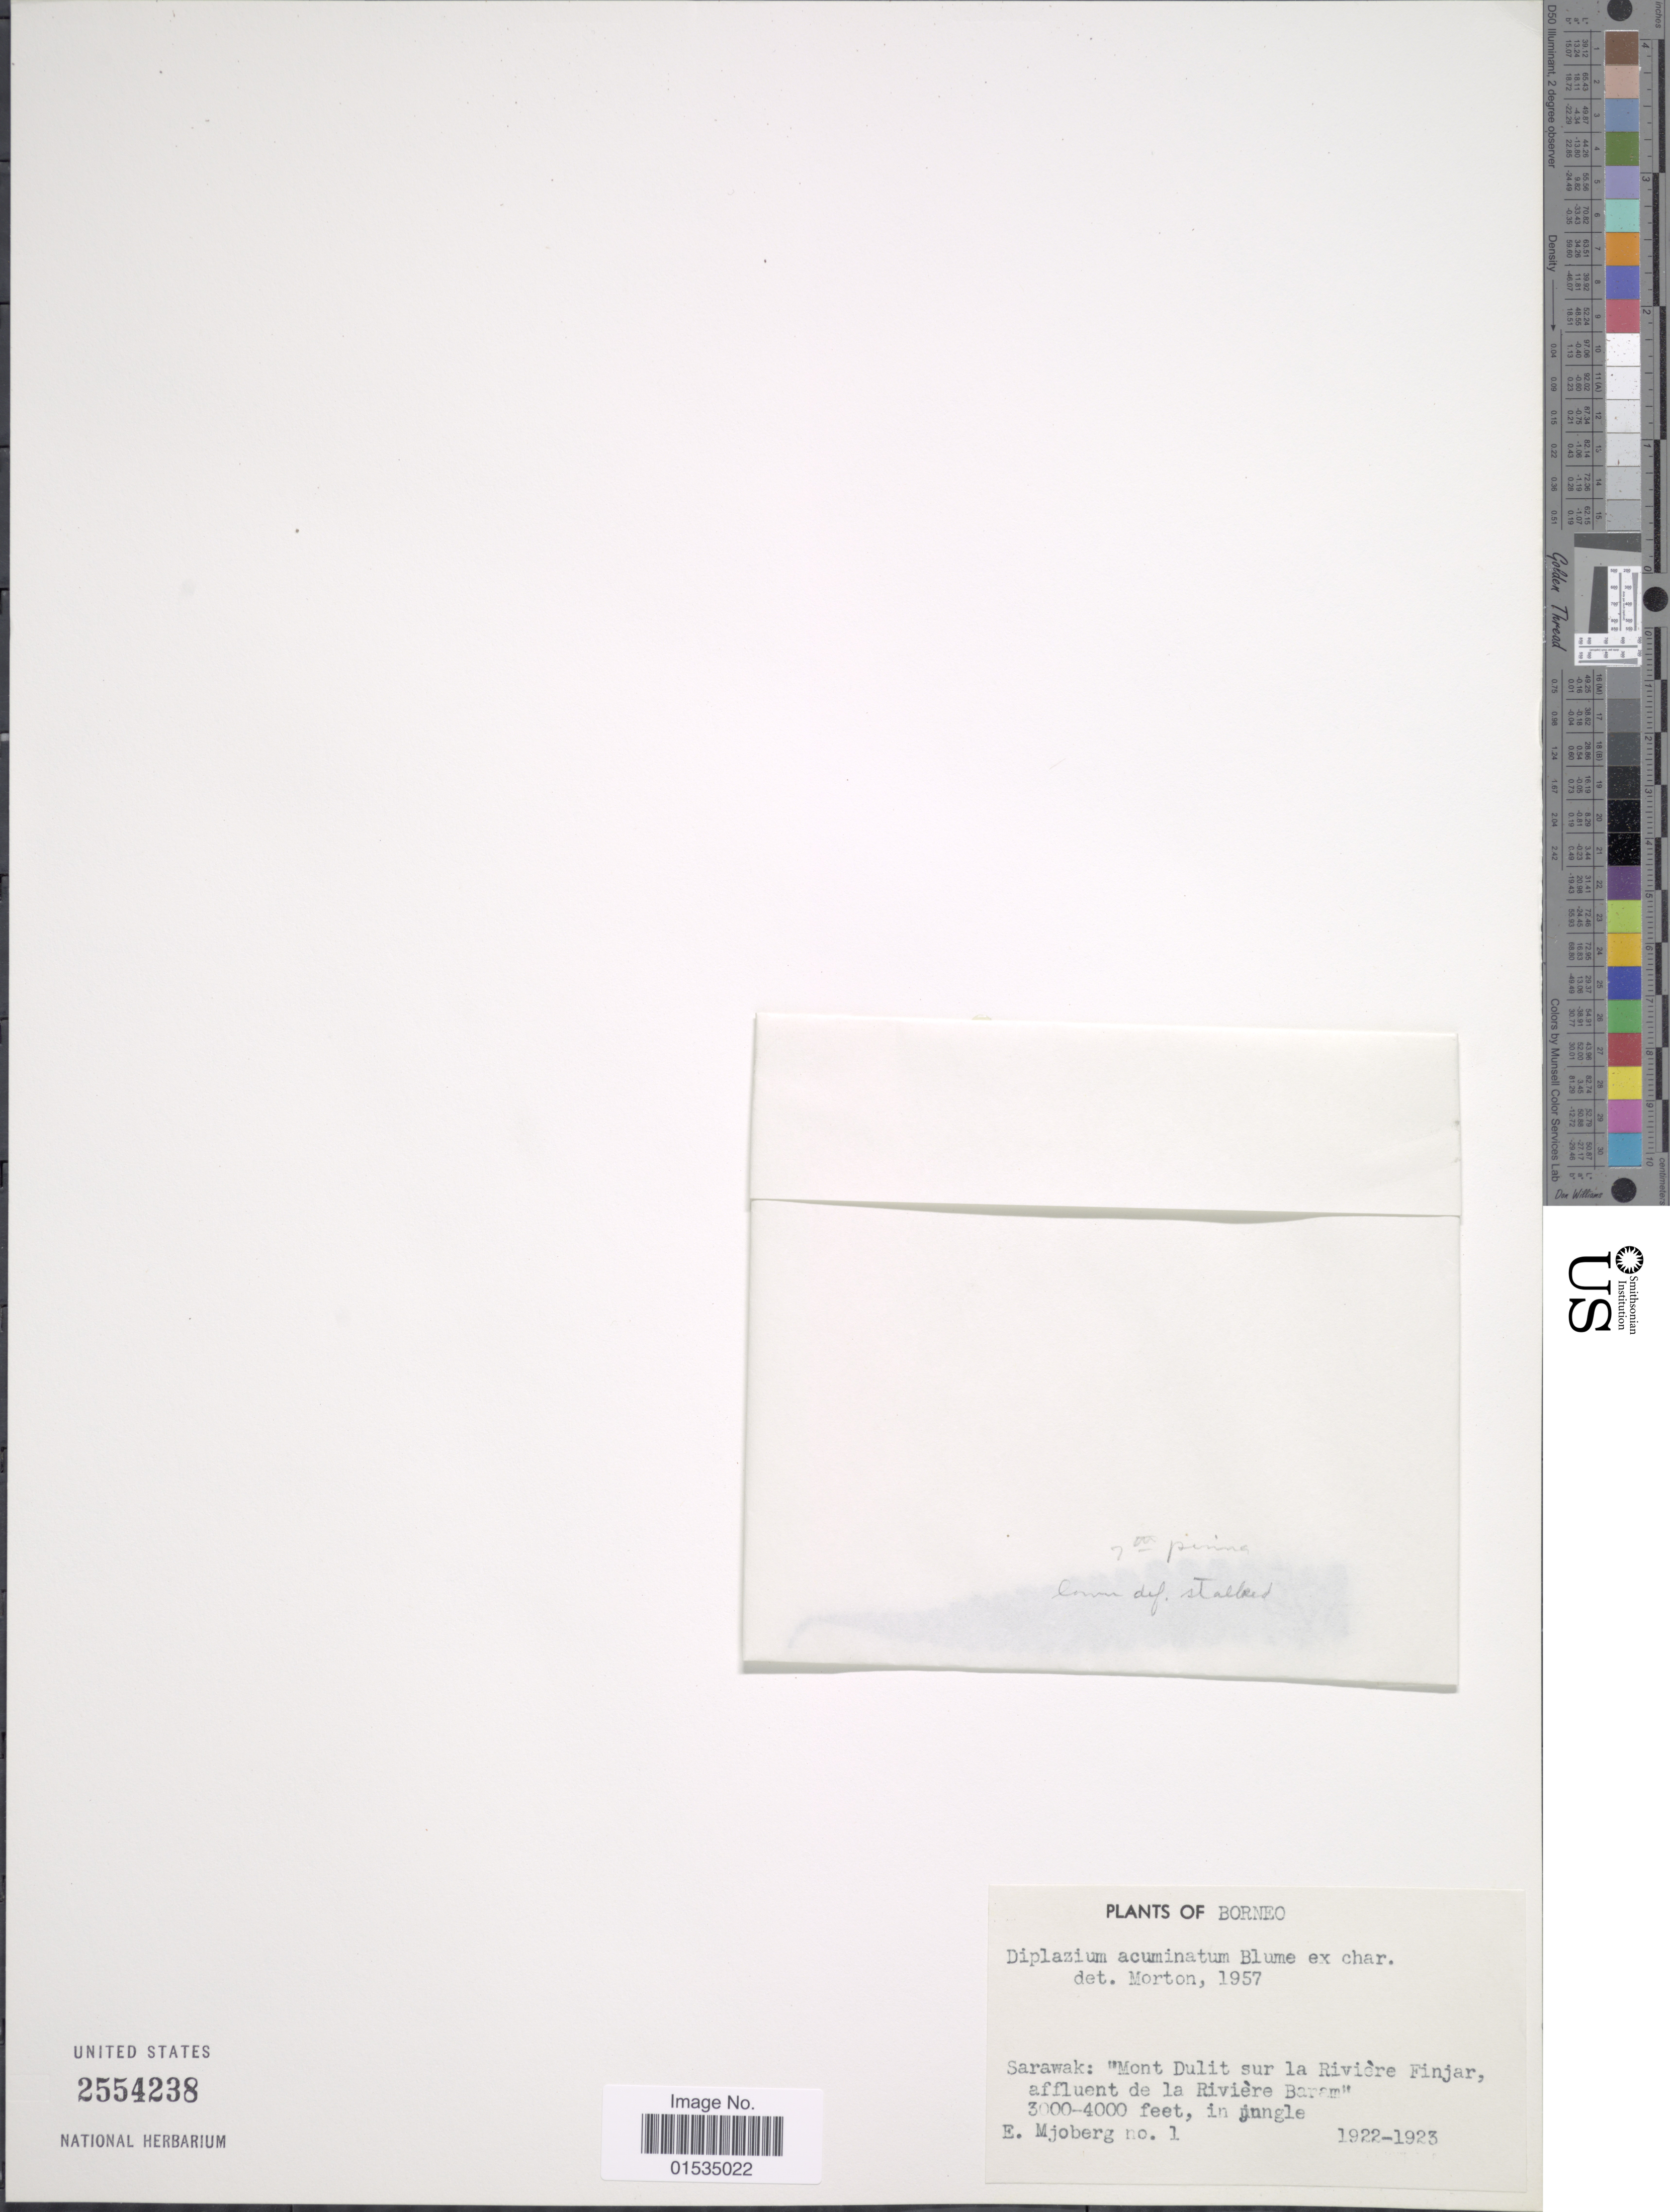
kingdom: Plantae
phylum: Tracheophyta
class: Polypodiopsida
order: Polypodiales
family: Athyriaceae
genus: Diplazium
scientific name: Diplazium multiflorum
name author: (Roxb.) T. Moore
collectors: E. Mjoberg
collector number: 1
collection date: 1922/1923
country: Malaysia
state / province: Sarawak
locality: Borneo, Sarawak: "Mont Dulit sur la Riviere Finjar, affluent de la Riviere Baram"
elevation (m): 914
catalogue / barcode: US 2554238